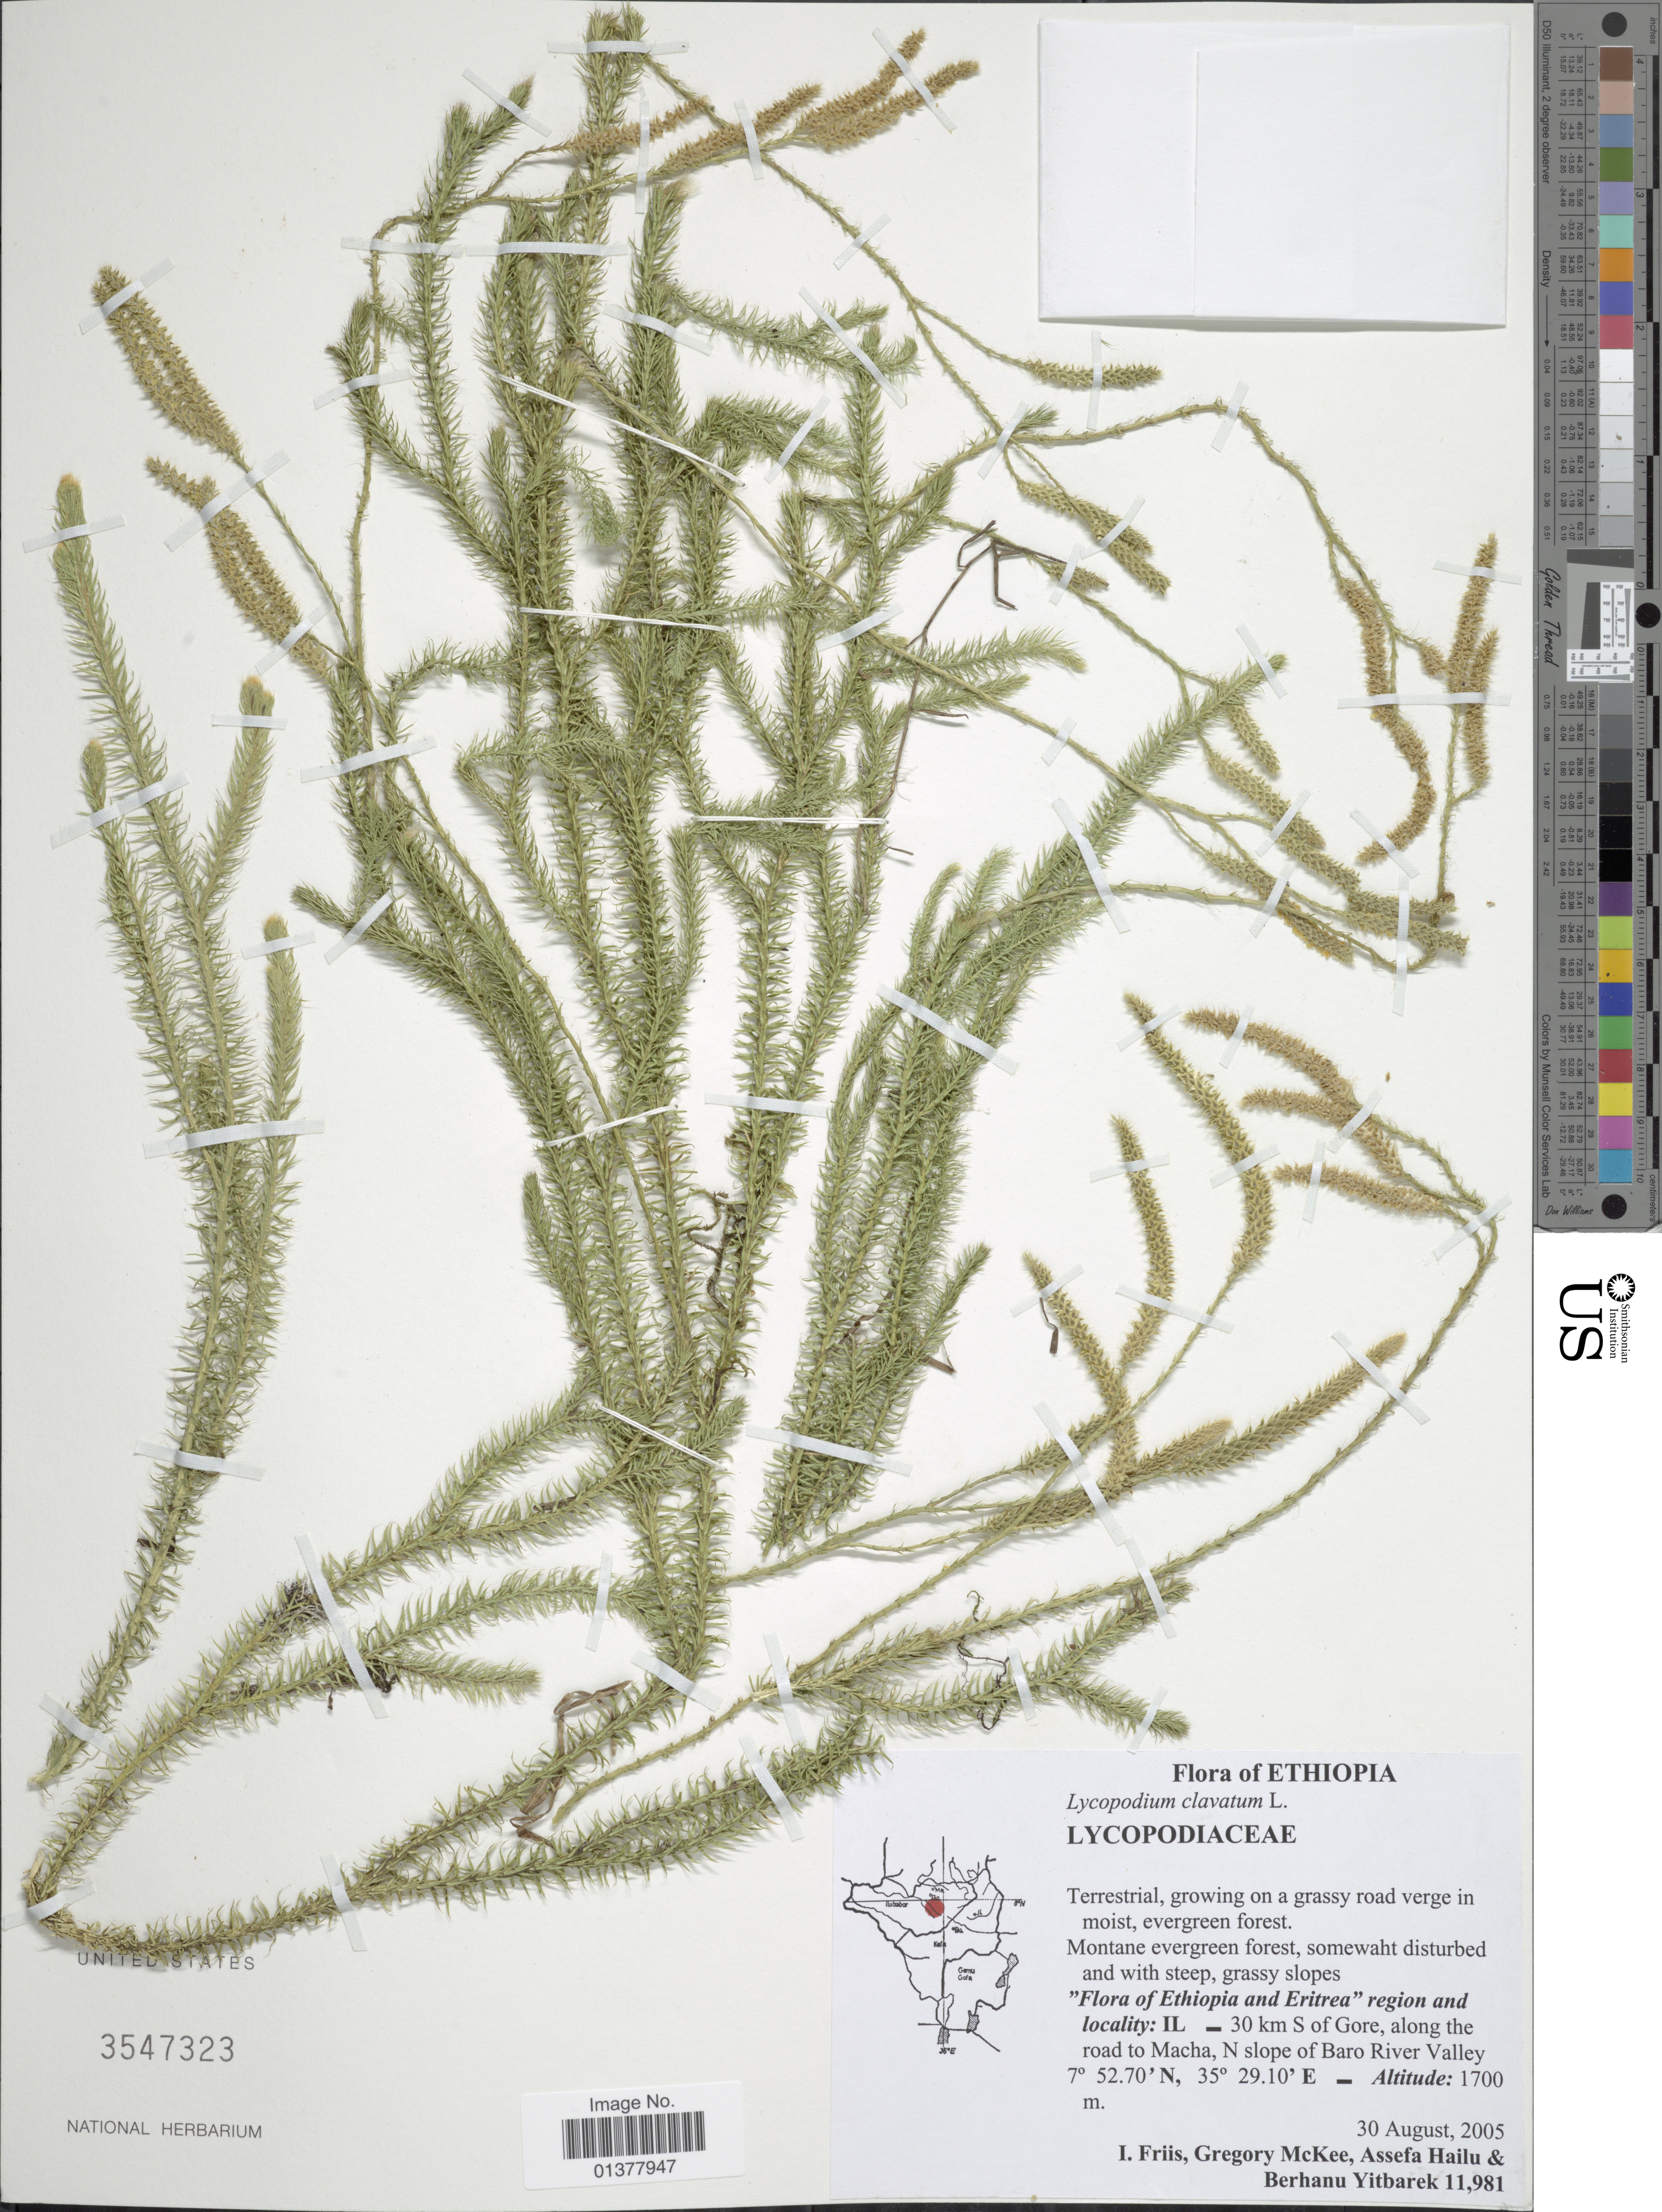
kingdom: Plantae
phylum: Tracheophyta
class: Lycopodiopsida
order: Lycopodiales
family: Lycopodiaceae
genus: Lycopodium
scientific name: Lycopodium clavatum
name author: L.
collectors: I. Friis, G. S. McKee, A. Hailu & B. Yitbarek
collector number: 11981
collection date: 2005-08-30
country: Ethiopia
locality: IL-30km S of Gore, along the road to Macha, N slope of Baro River valley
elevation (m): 1700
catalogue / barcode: US 3547323